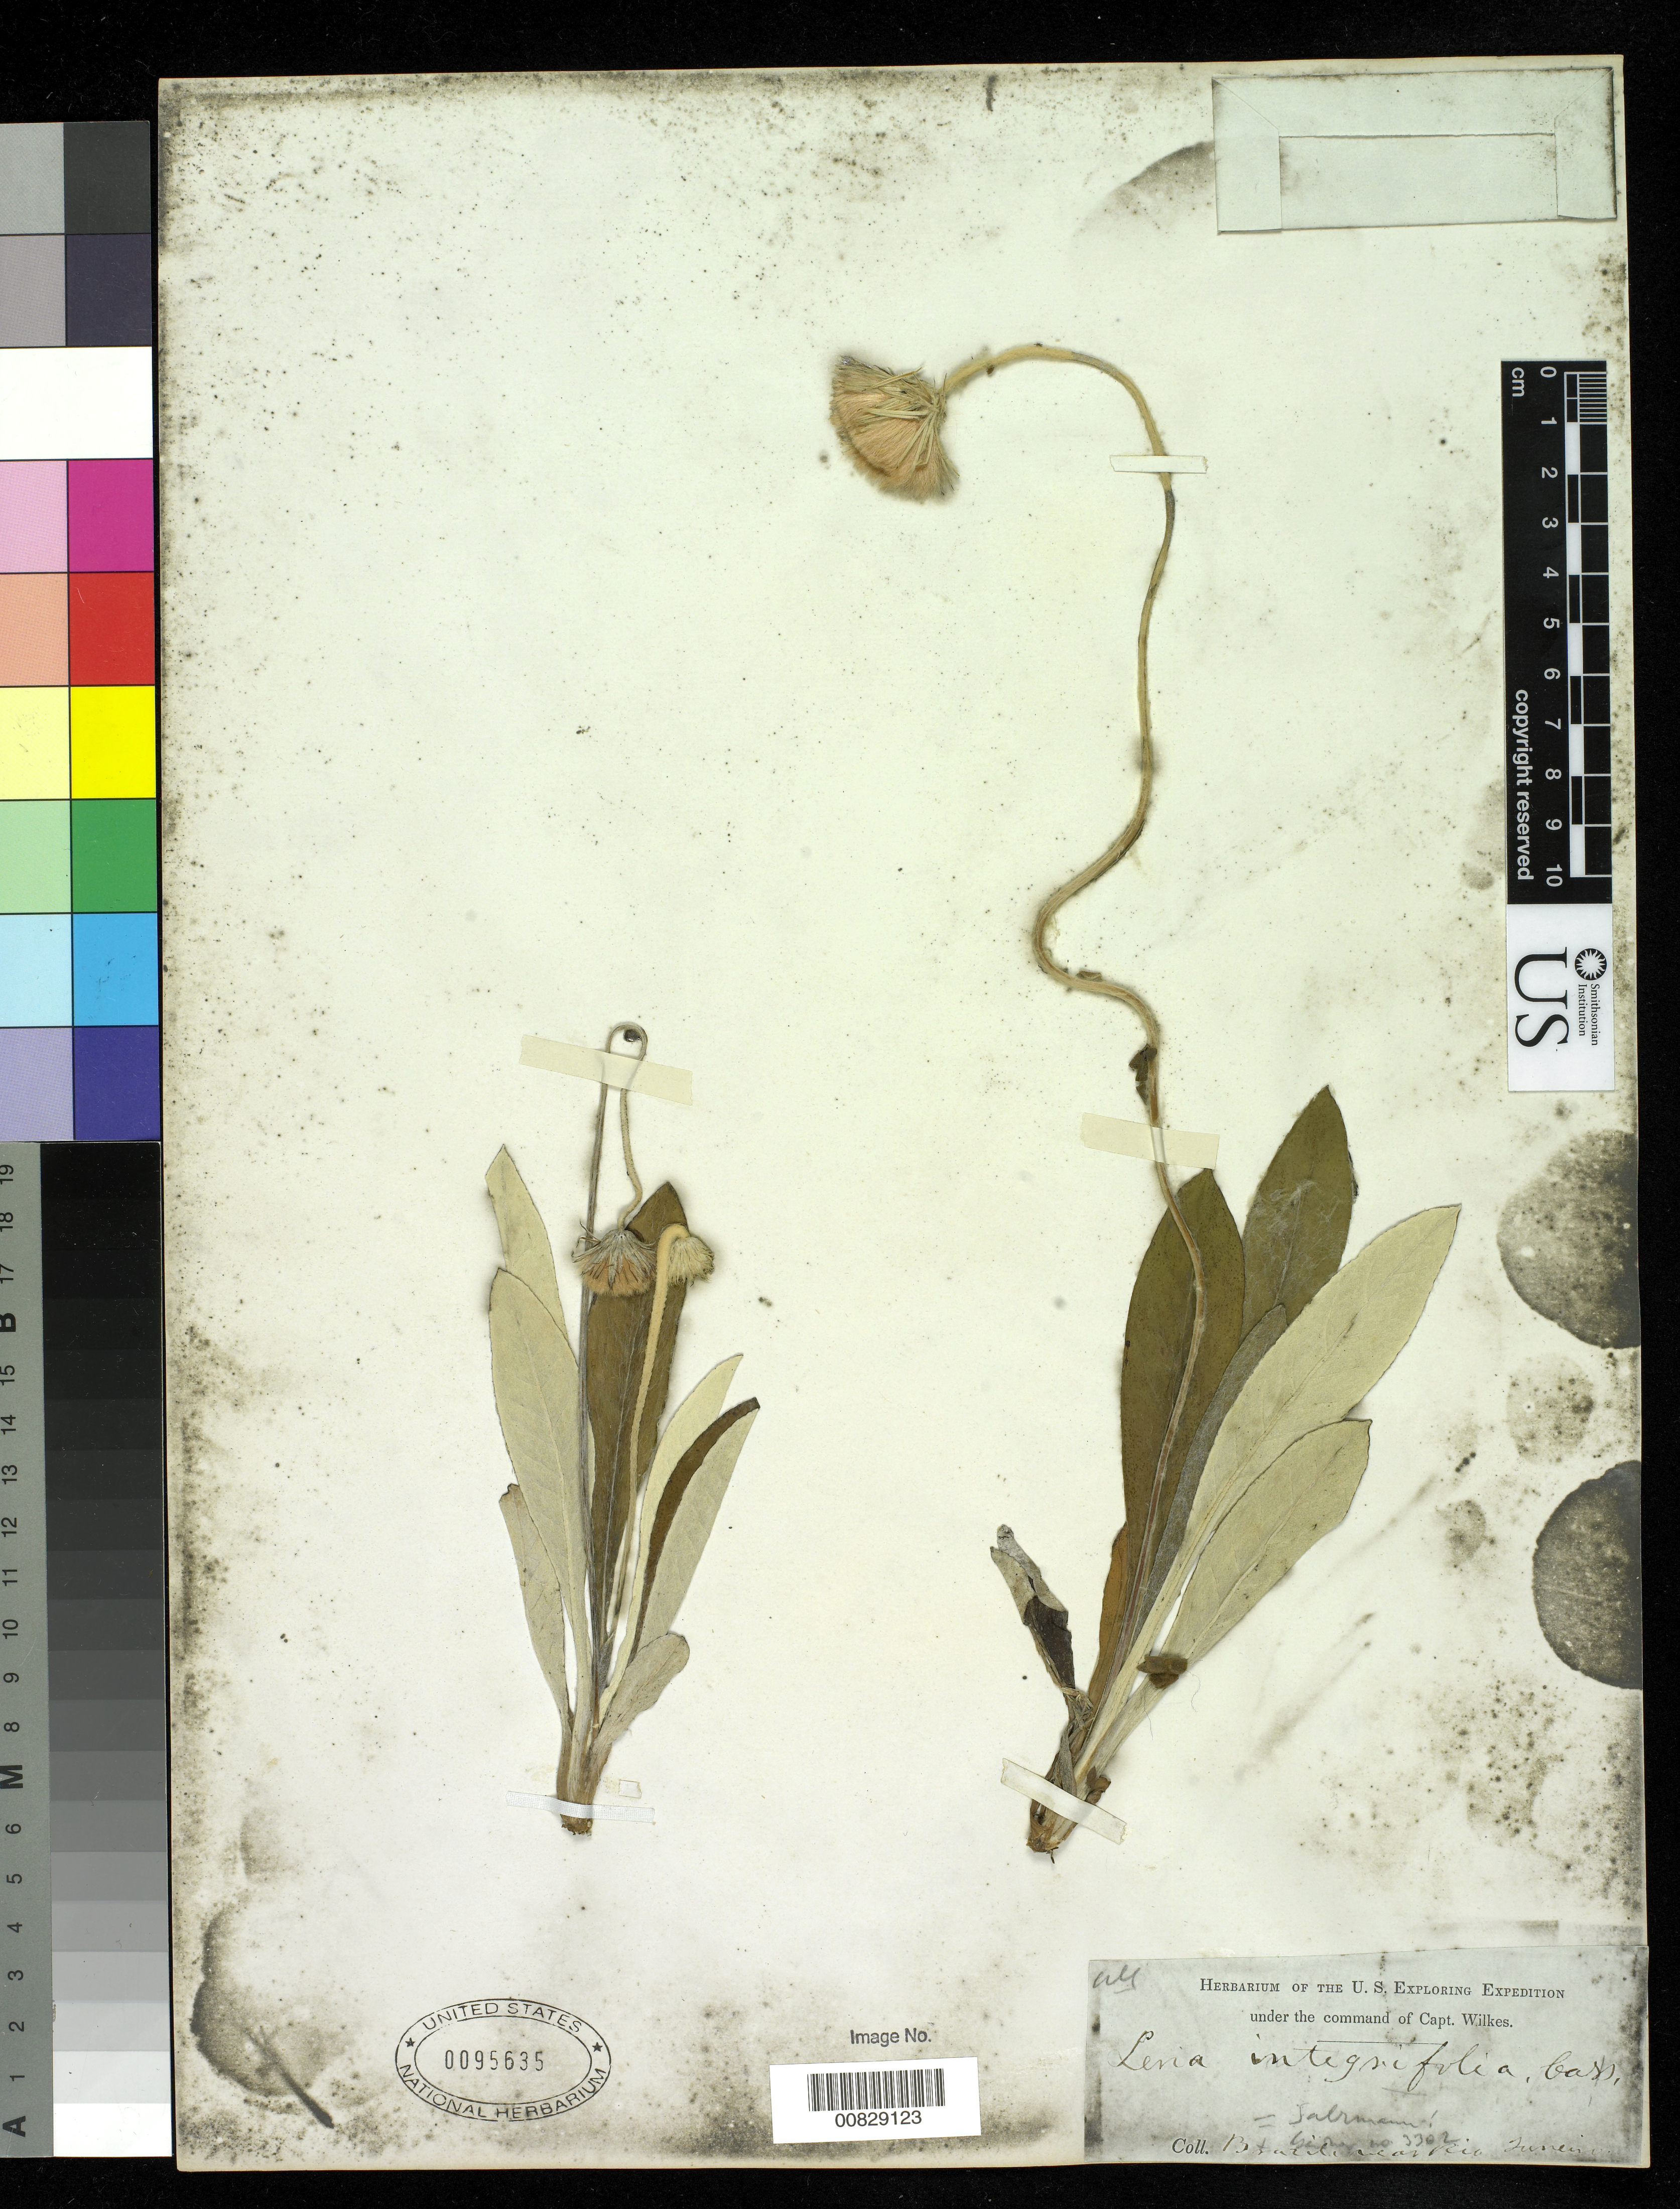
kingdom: Plantae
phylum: Tracheophyta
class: Magnoliopsida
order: Asterales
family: Asteraceae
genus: Chaptalia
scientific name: Chaptalia integerrima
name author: (Vell.) Burkart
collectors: Wilkes Explor. Exped.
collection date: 1838/1842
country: Brazil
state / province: Rio de Janeiro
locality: Brazil near Rio Janeiro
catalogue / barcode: US 95635